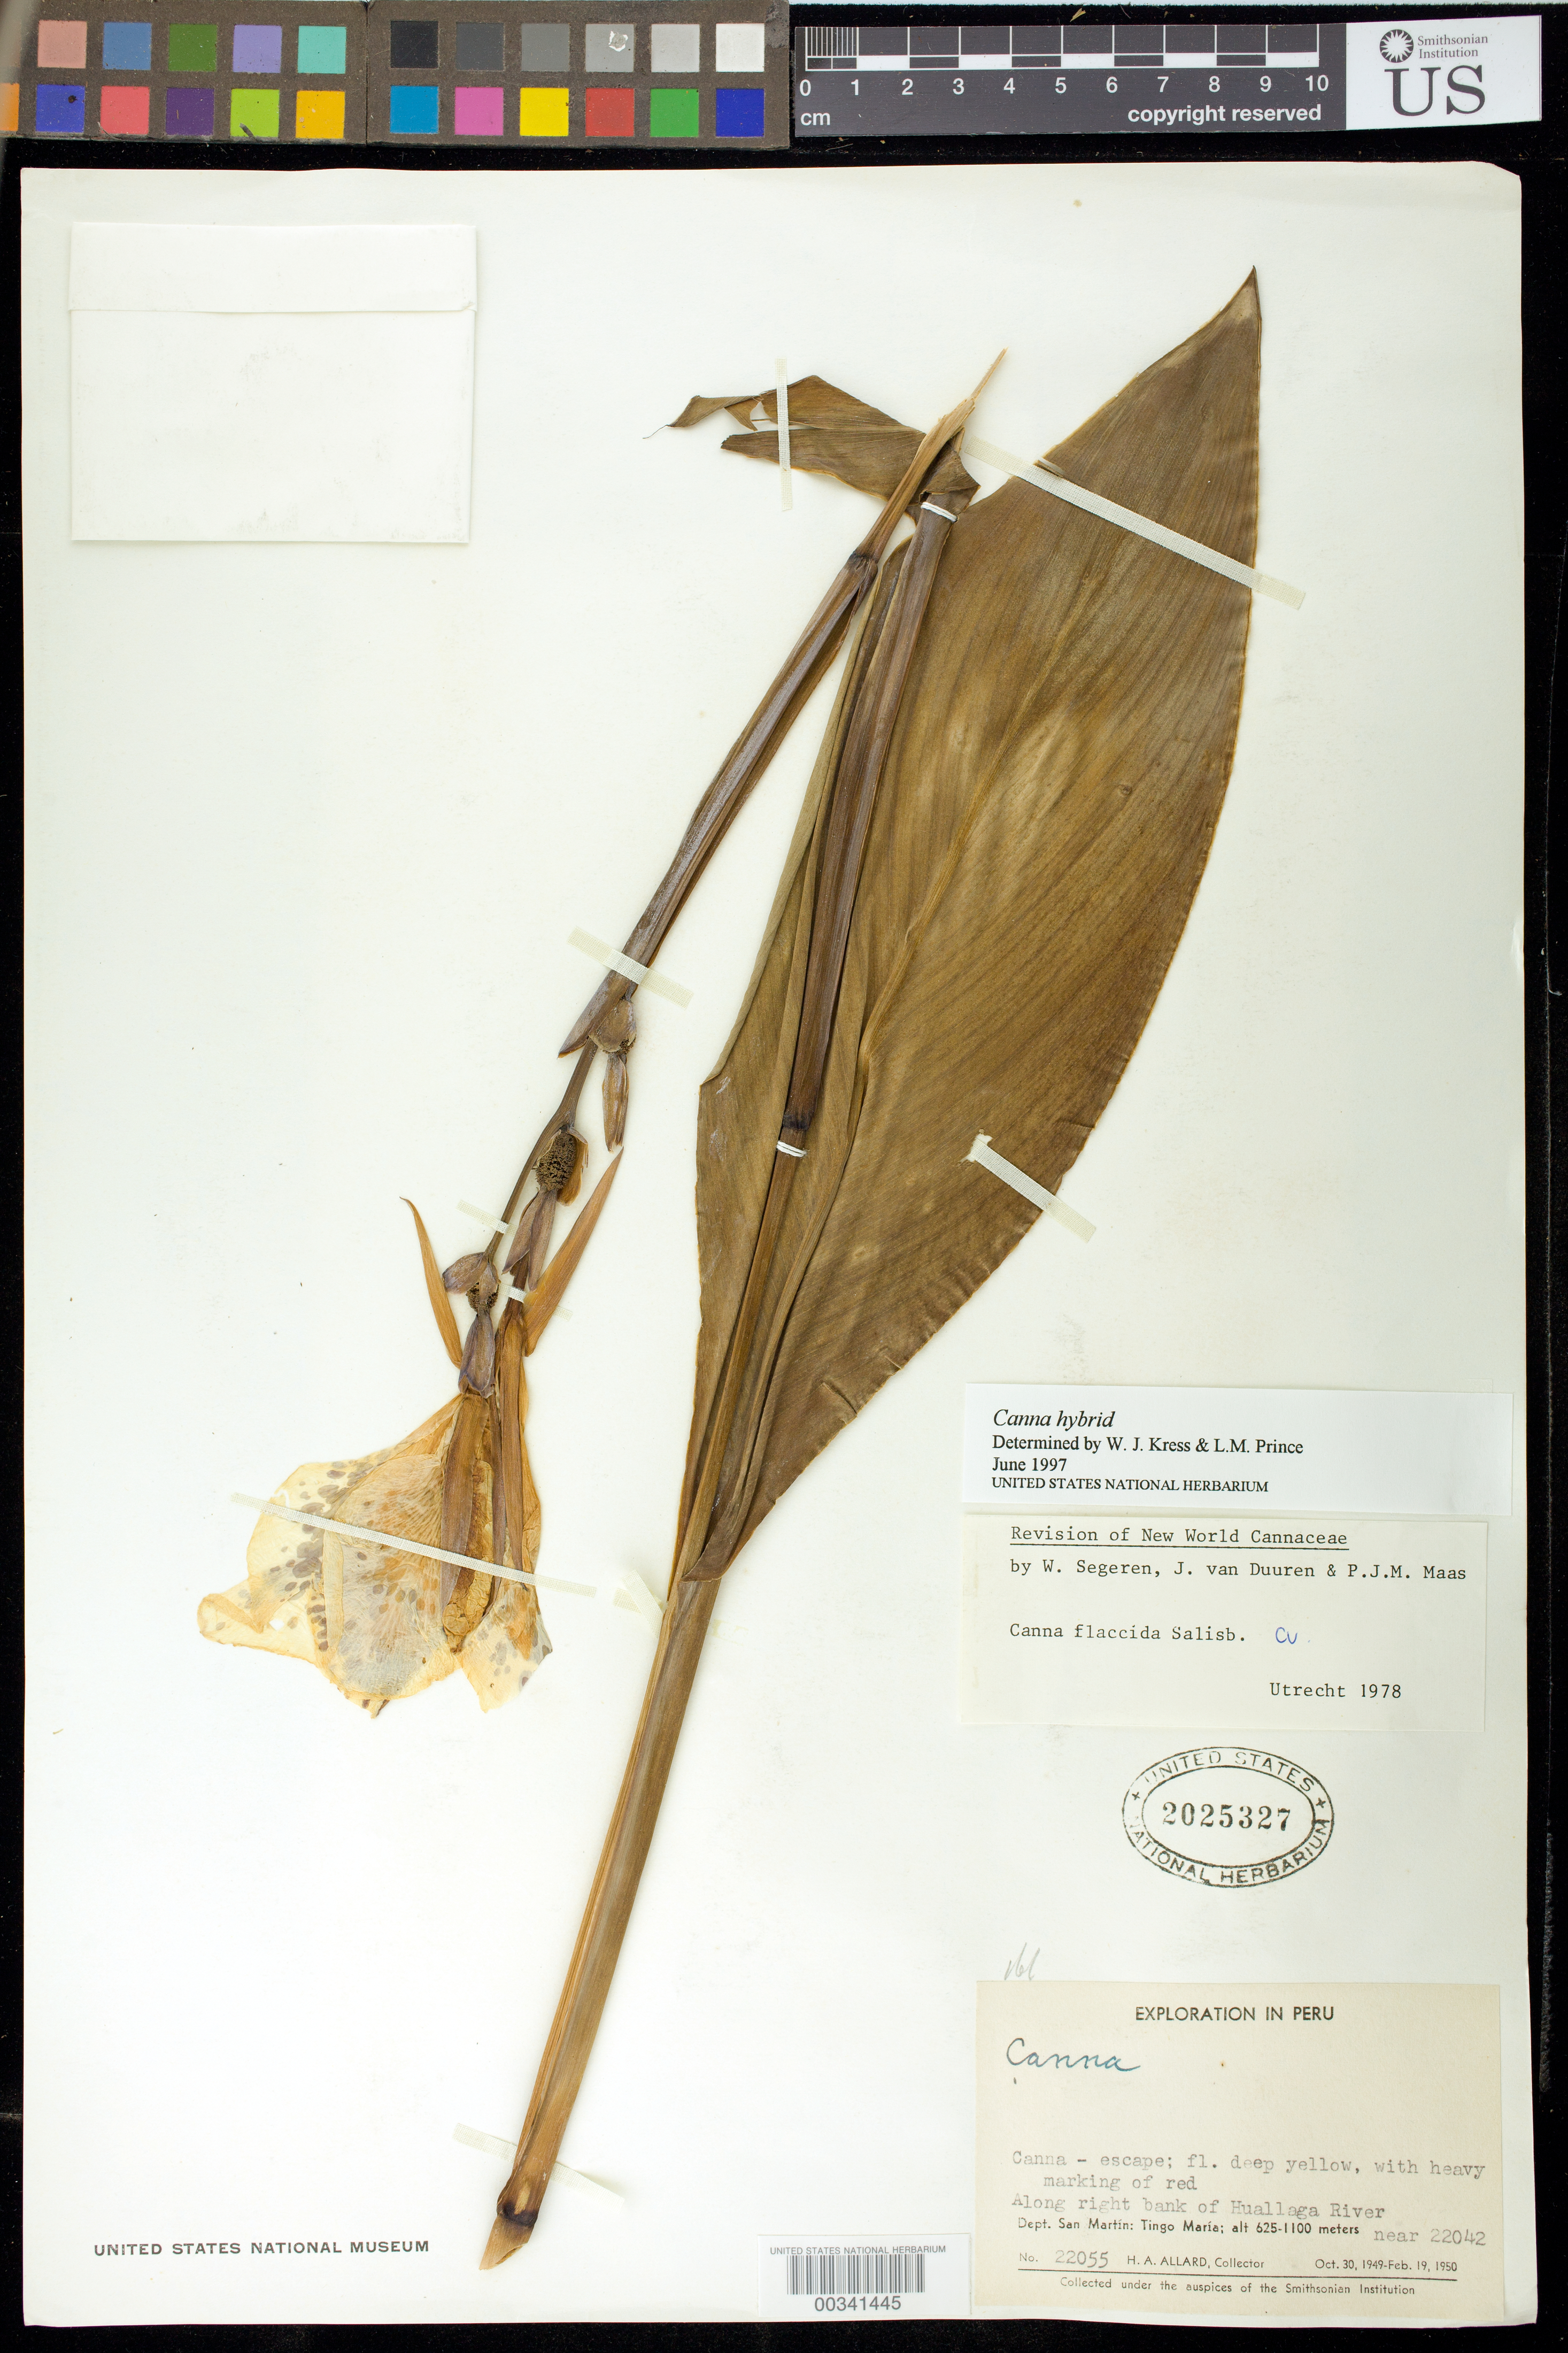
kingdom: Plantae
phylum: Tracheophyta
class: Liliopsida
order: Zingiberales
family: Cannaceae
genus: Canna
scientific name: Canna sp. (hybrid)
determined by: Segeren, W.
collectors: H. A. Allard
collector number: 22055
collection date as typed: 30 Oct 1949 to 19 Feb 1950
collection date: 1949-10-30/1950-02-19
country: Peru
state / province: San Martín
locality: Along right bank of huallaga river, tingo maria, near haa # 22042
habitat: along right bank of river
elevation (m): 625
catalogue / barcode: US 2025327